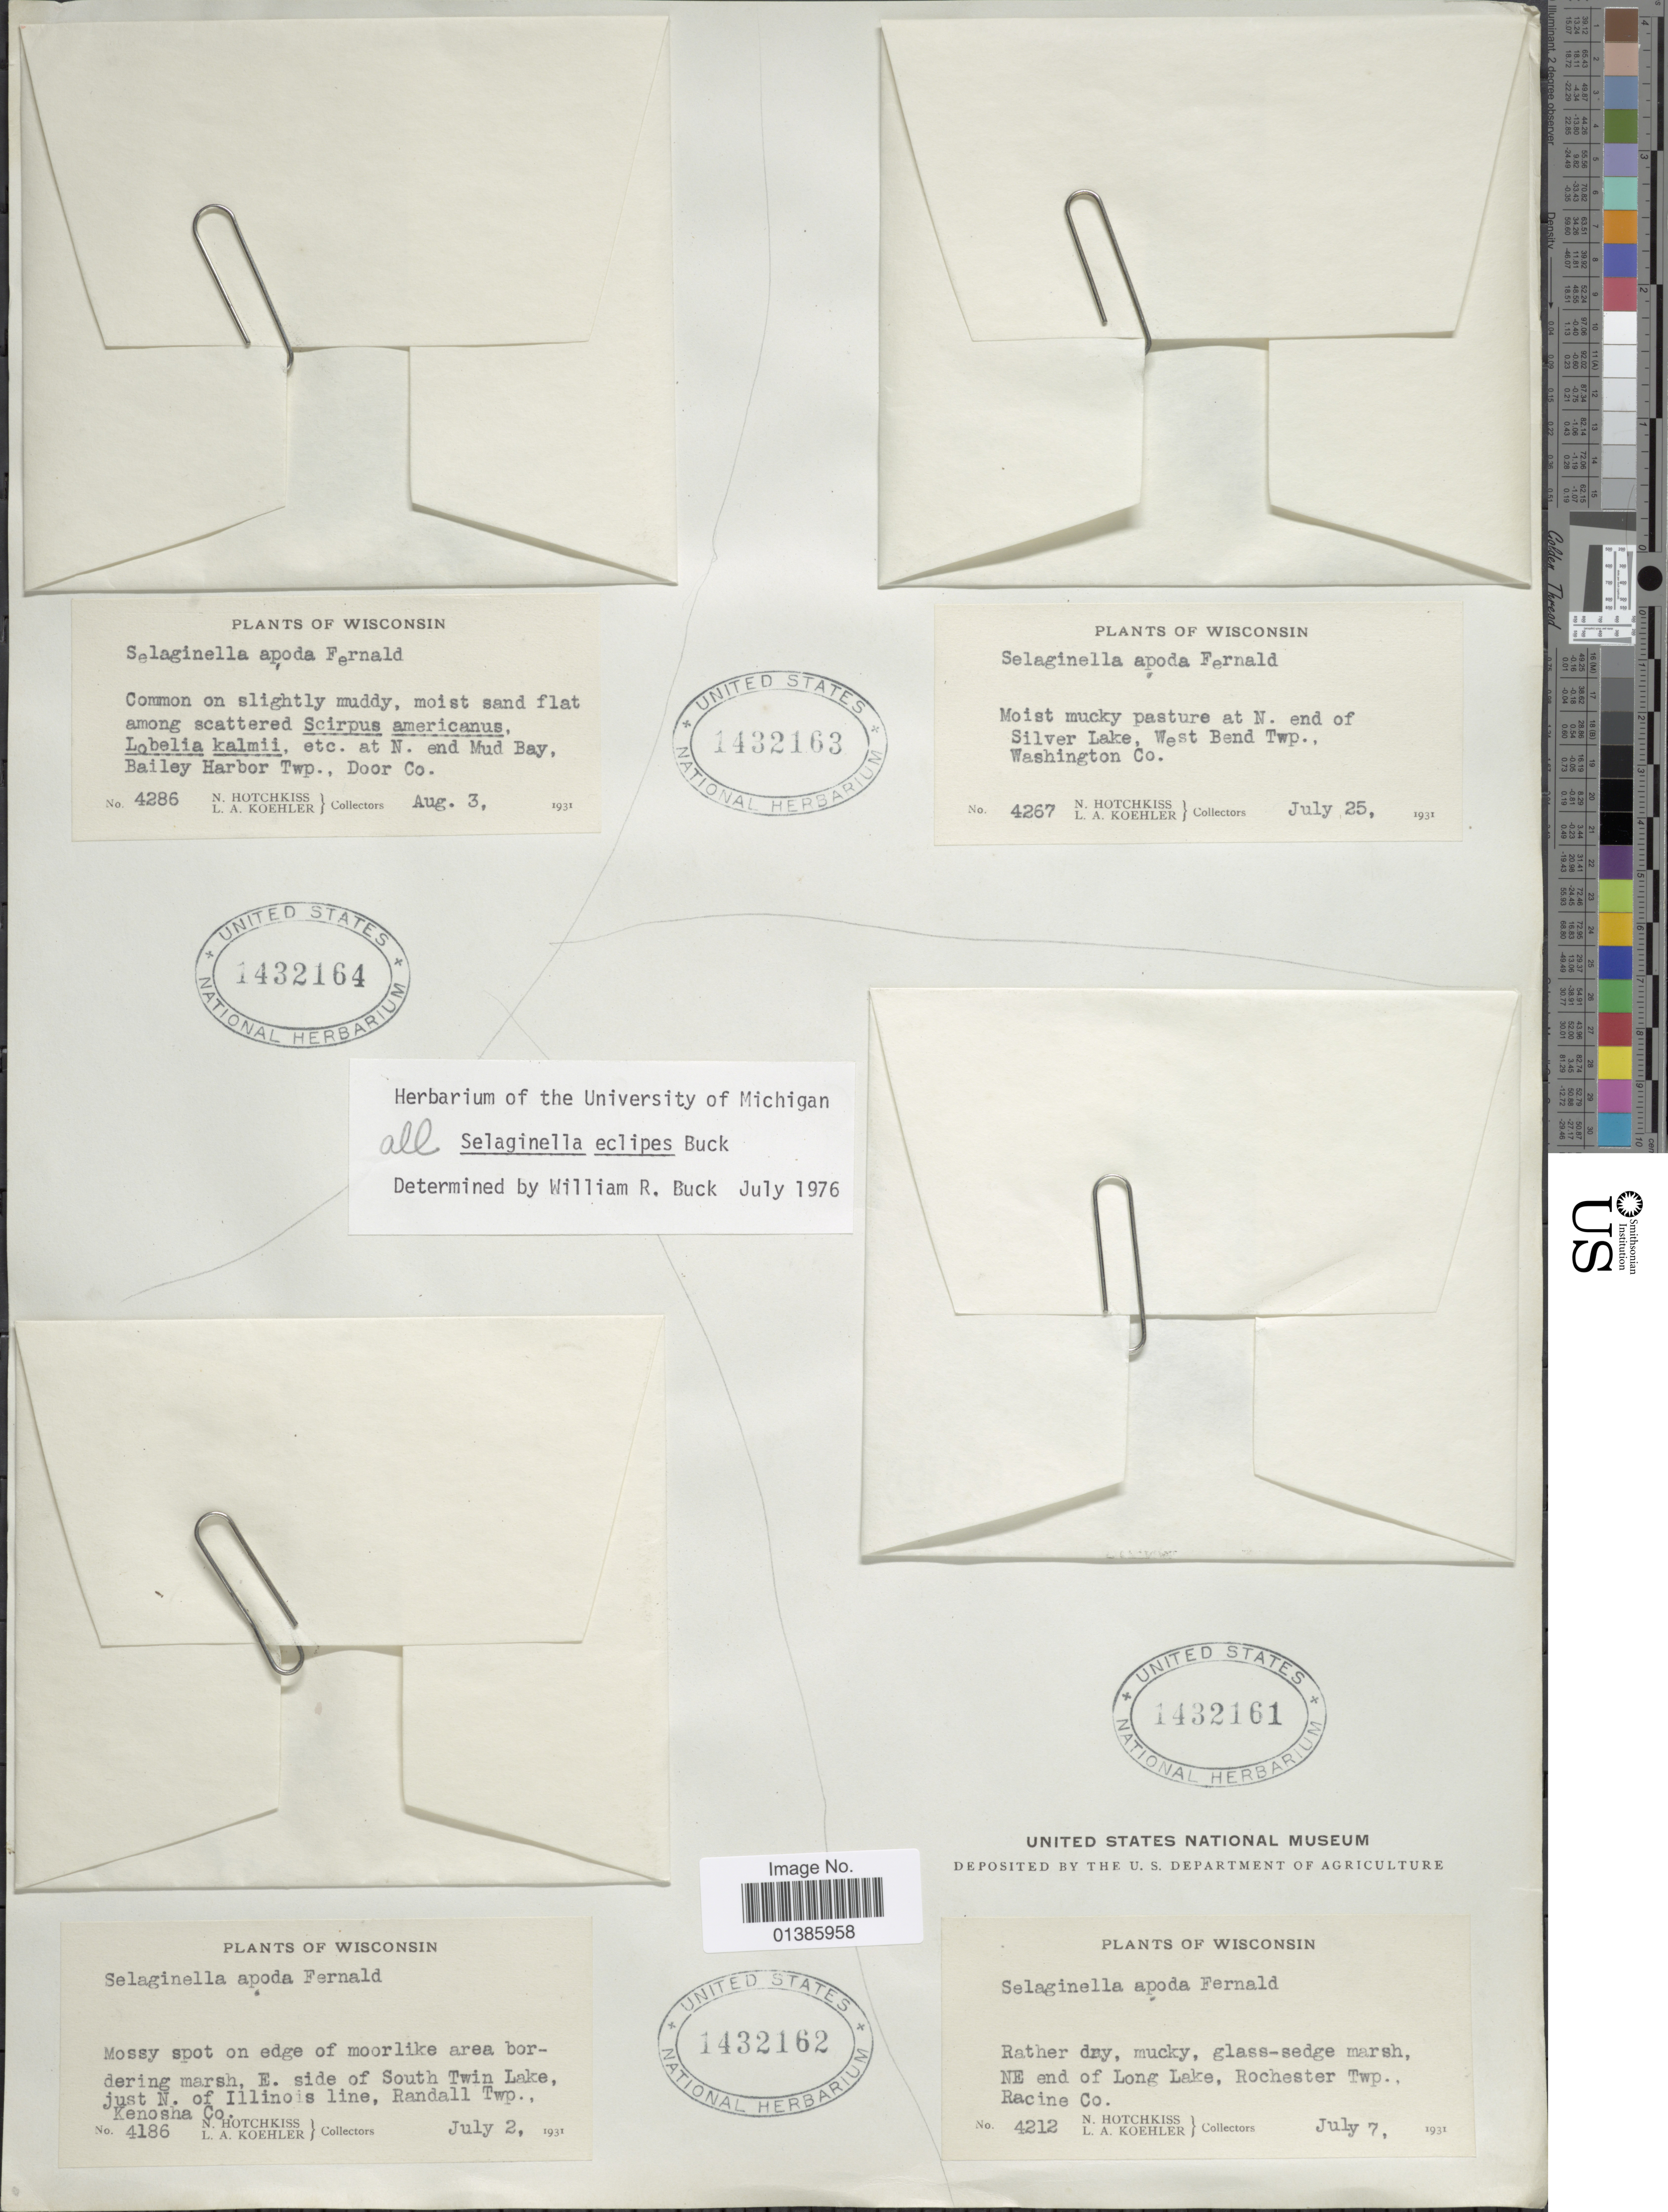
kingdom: Plantae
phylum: Tracheophyta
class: Lycopodiopsida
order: Selaginellales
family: Selaginellaceae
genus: Selaginella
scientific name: Selaginella eclipes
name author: W.R. Buck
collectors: N. Hotchkiss & L. Koehler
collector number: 4186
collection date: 1931-07-02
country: United States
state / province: Wisconsin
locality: Mossy spot on edge of moorlike area bordering marsh, E. side of South Twin Lake, just N. of Illinois line, Randall Twp., Kenosha Co.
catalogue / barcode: US 1432162-2